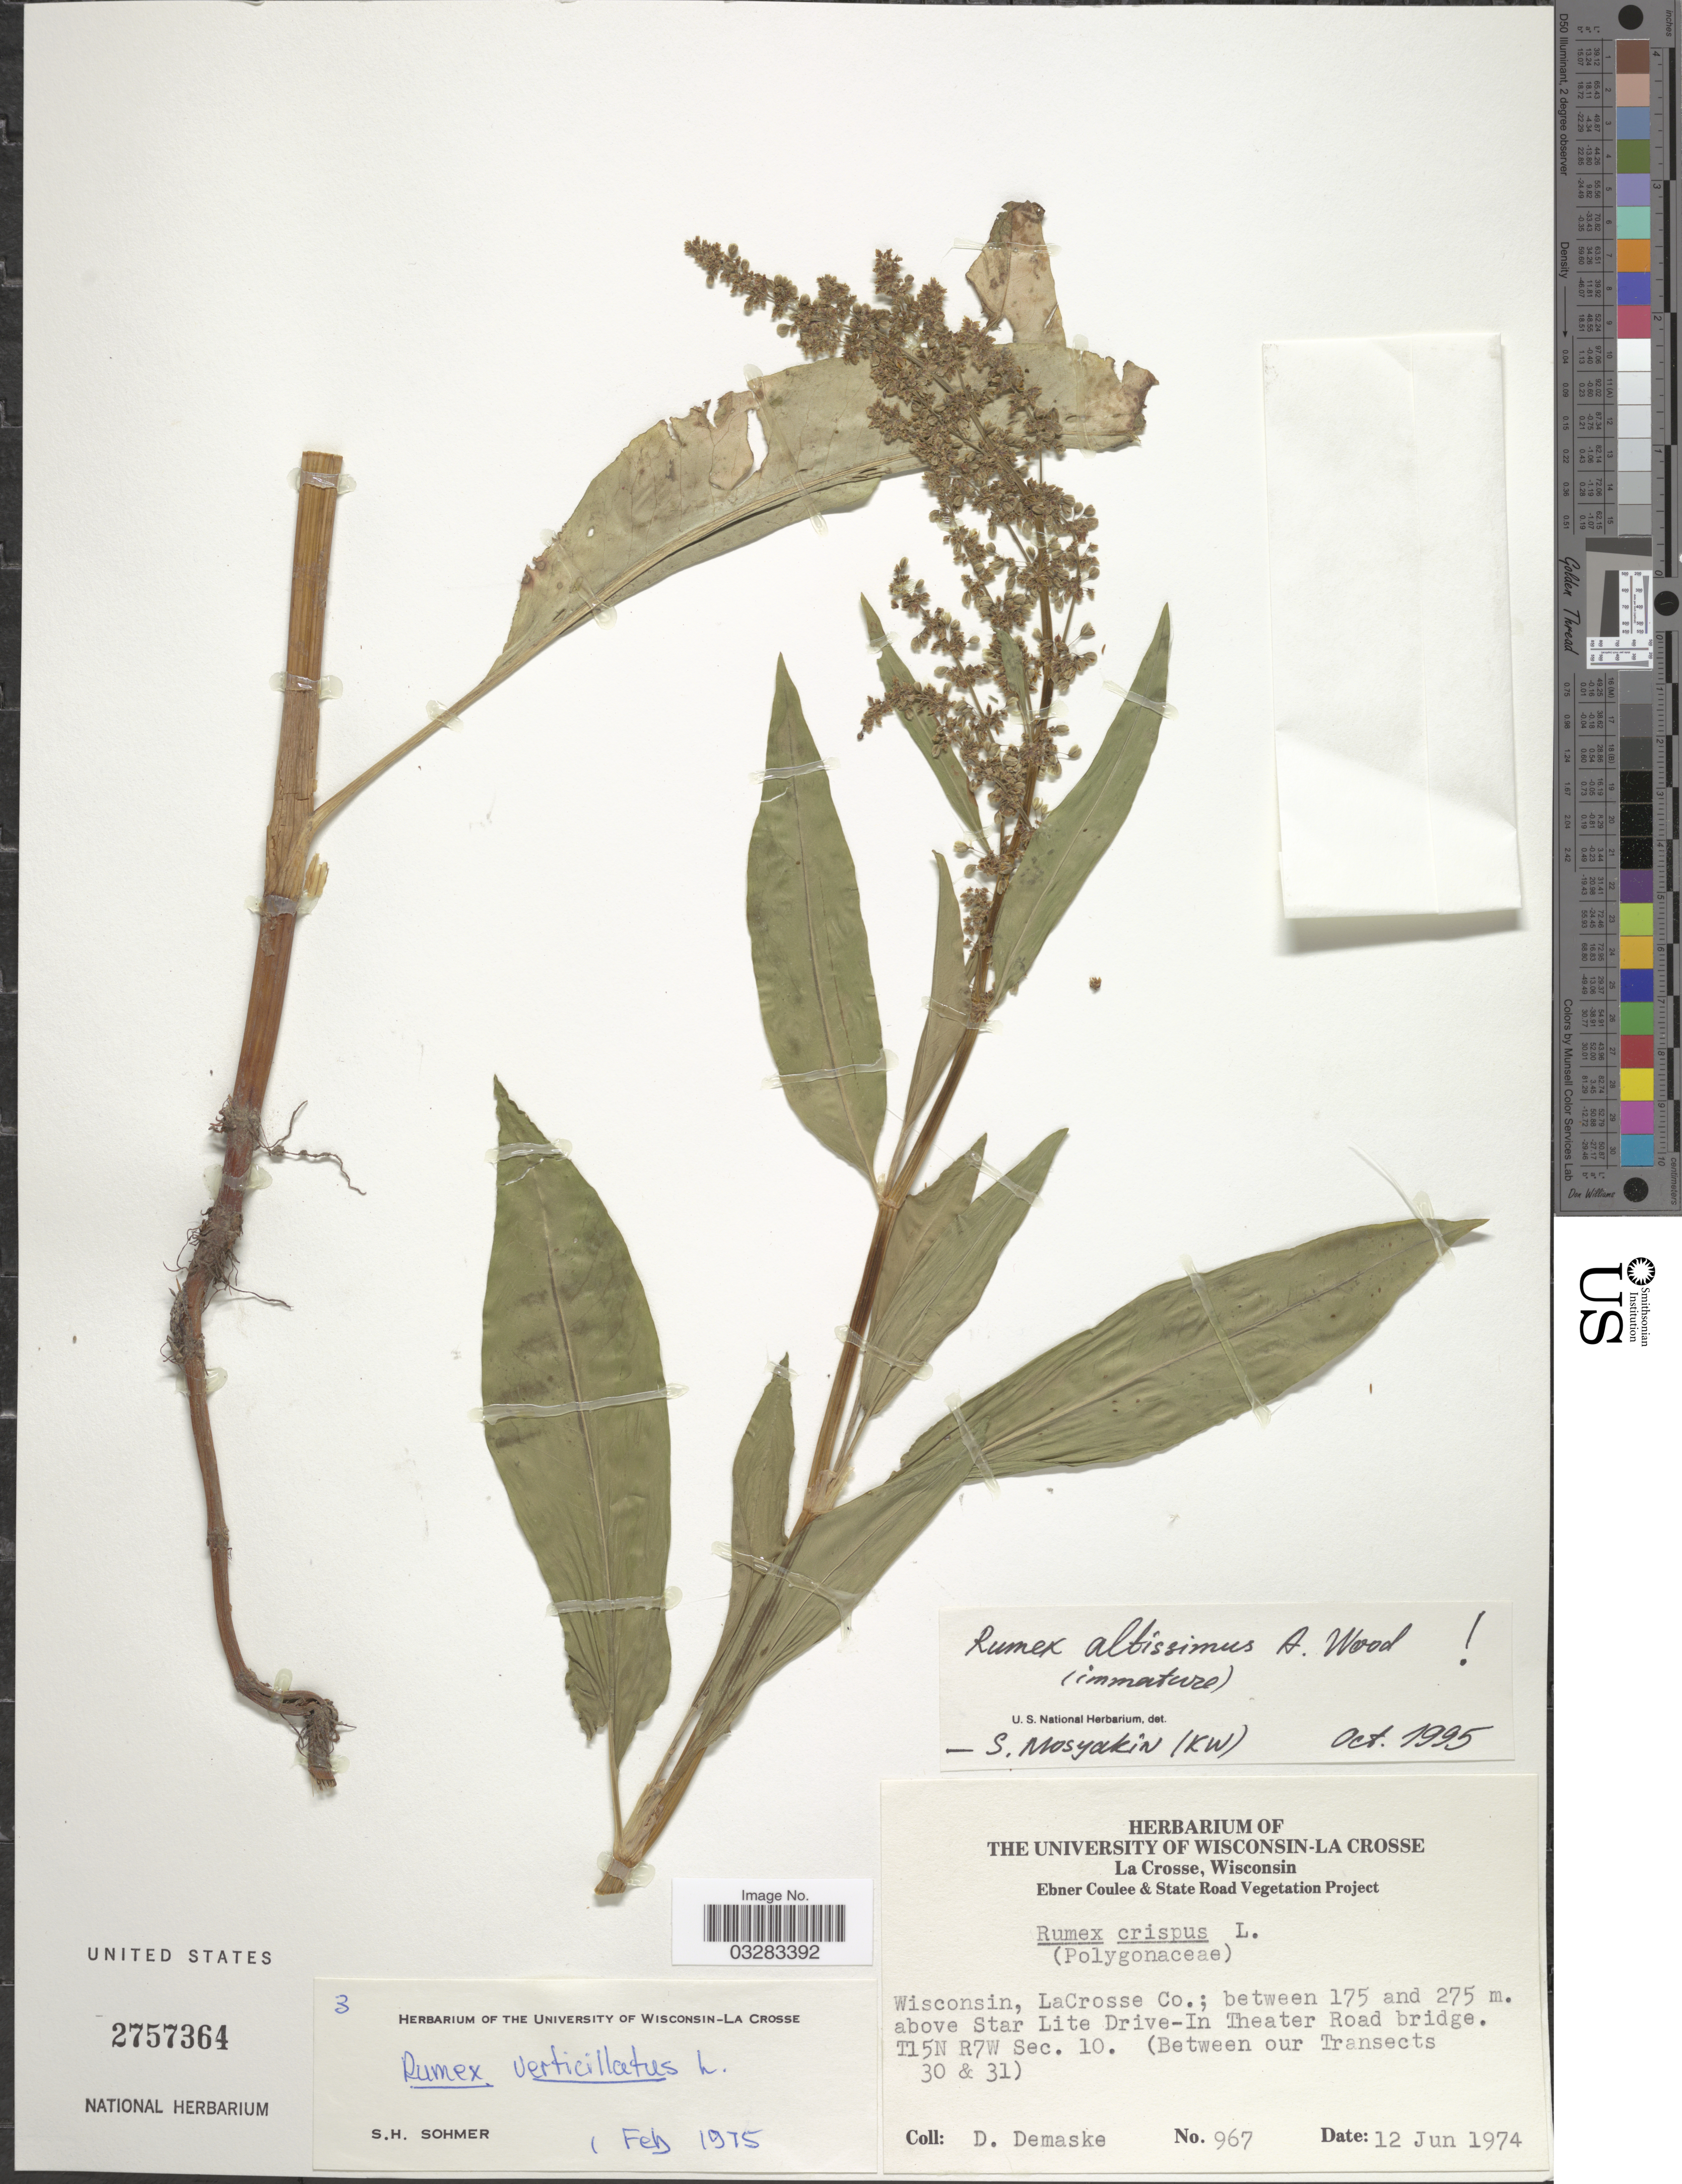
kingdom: Plantae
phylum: Tracheophyta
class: Magnoliopsida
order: Caryophyllales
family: Polygonaceae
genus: Rumex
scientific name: Rumex altissimus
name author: Alph. Wood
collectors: D. Demaske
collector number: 967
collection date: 1974-06-12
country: United States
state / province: Wisconsin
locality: LaCrosse Co.; between 175 and 275 m. above Star Lite Drive-In Theater Road bridge. T15N R7W Sec.10. (Between our Transect 30 & 31).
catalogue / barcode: US 2757364